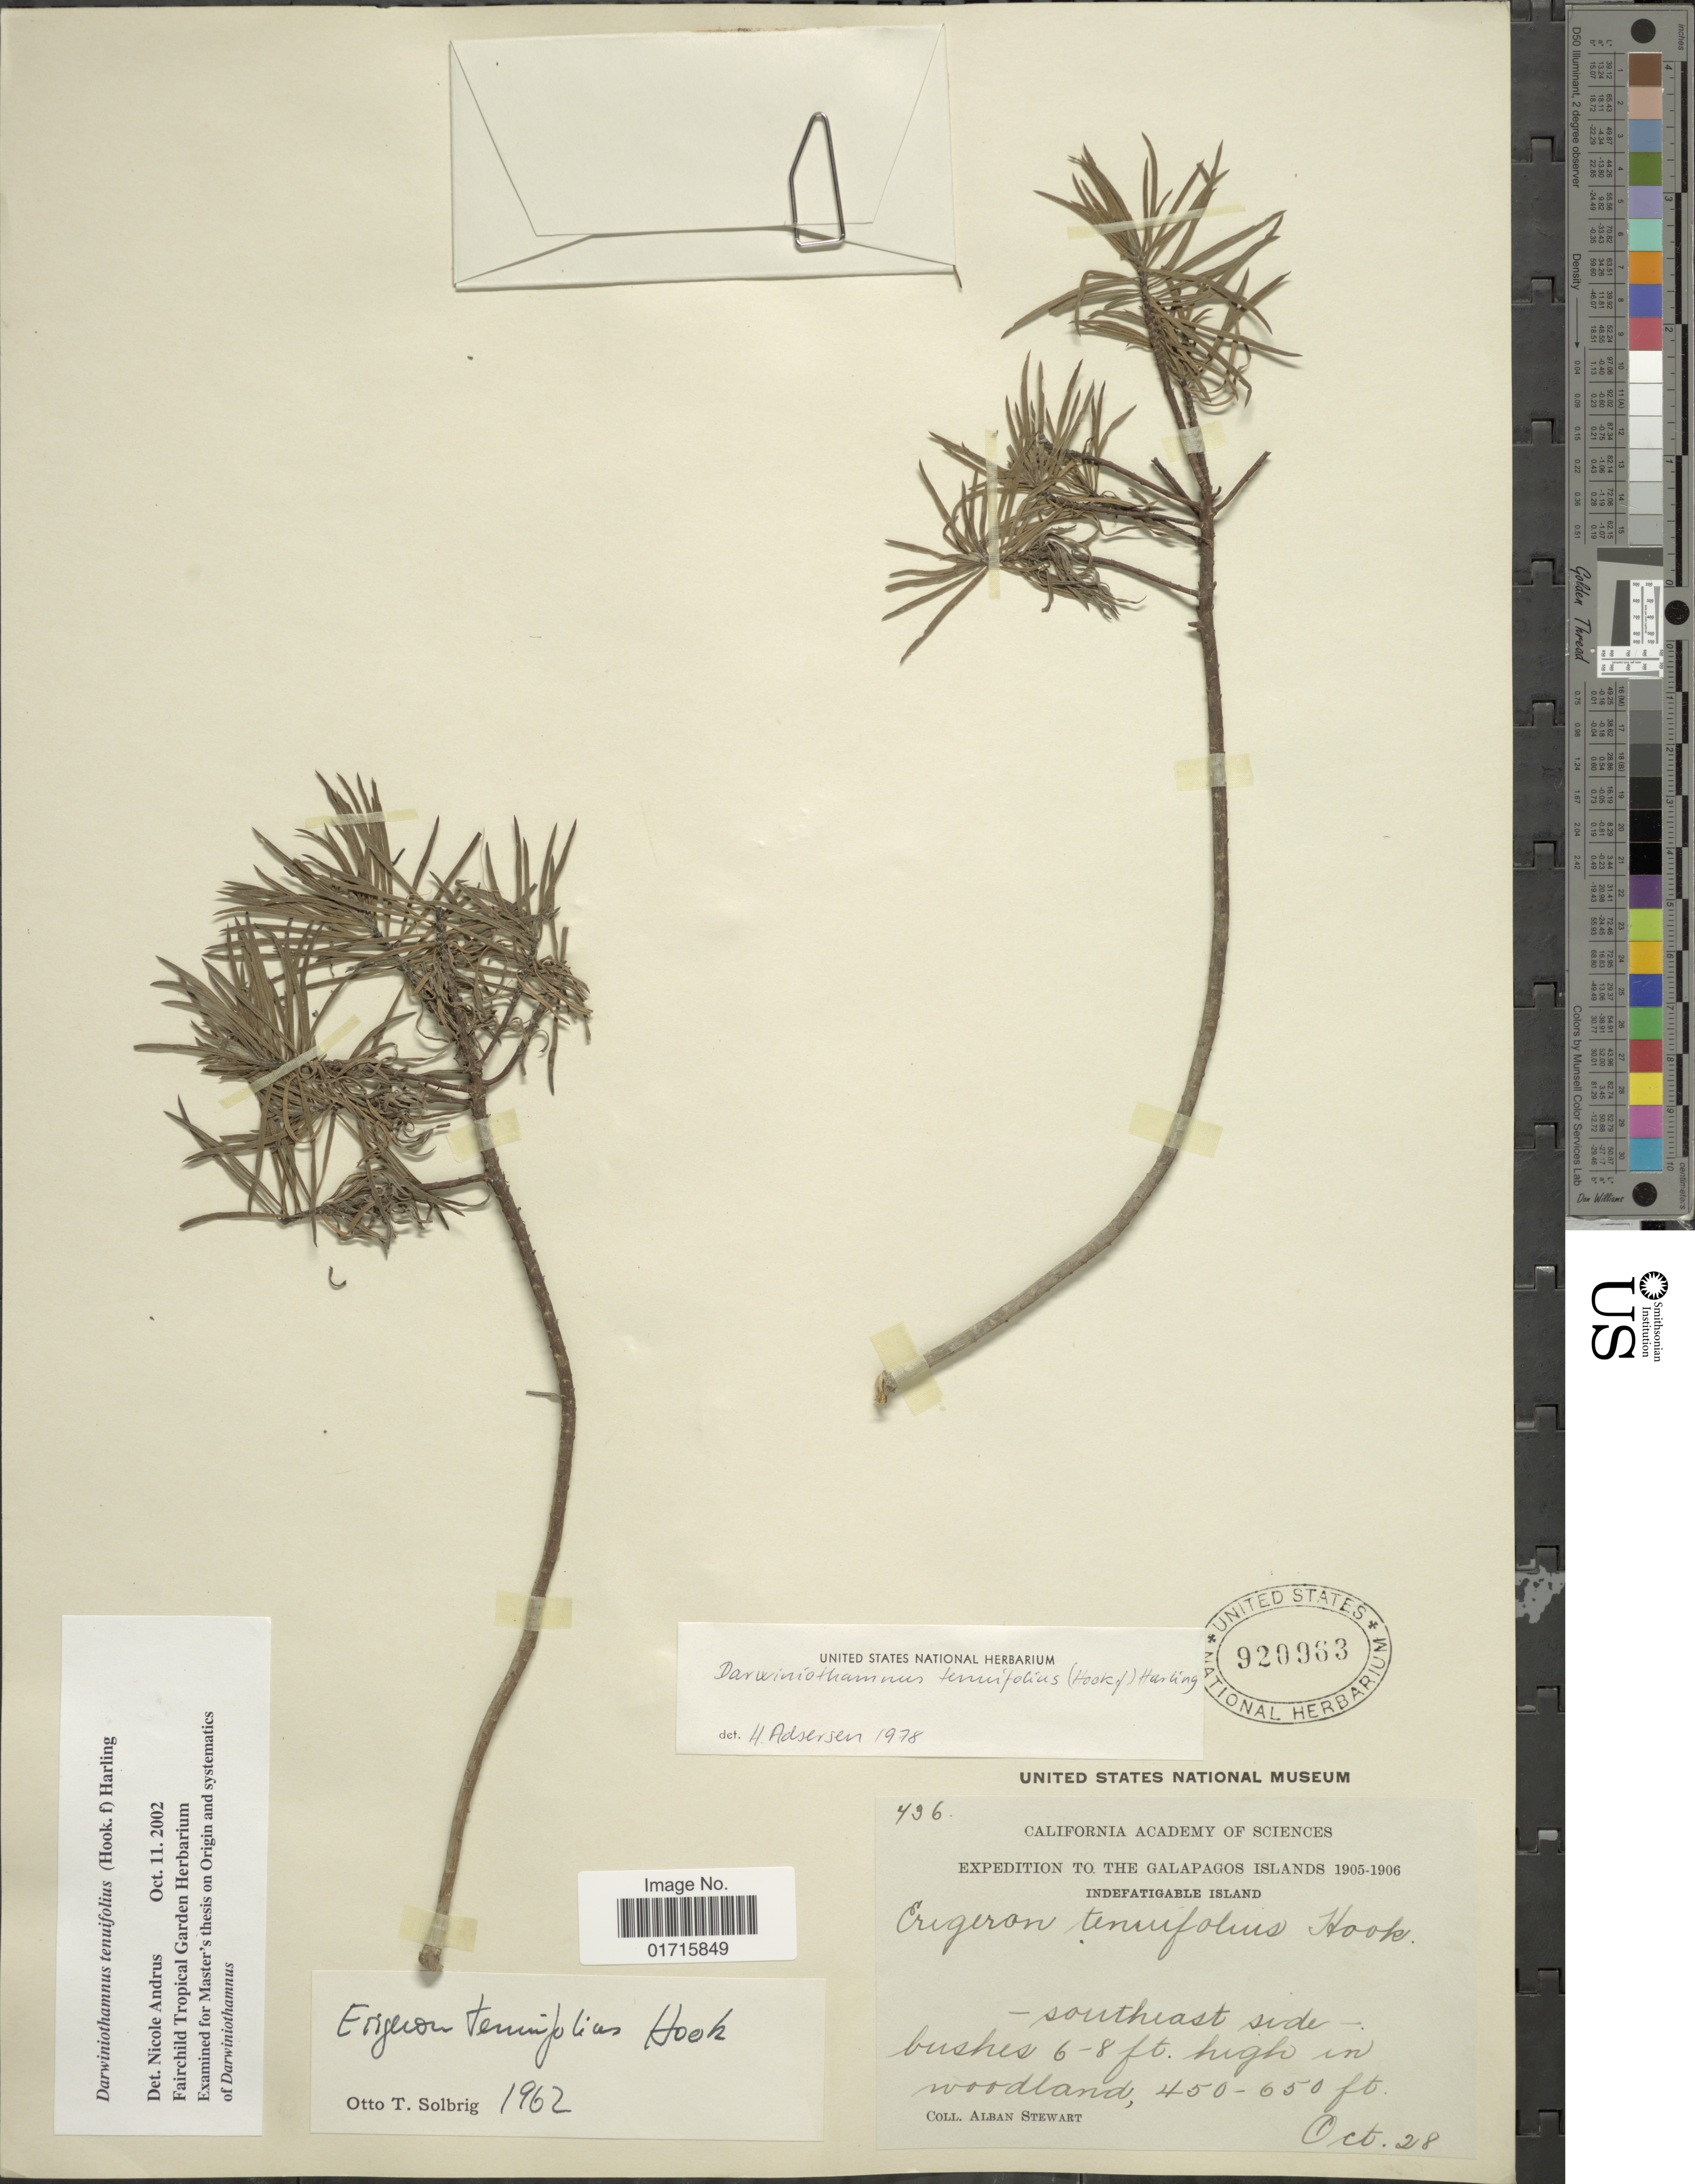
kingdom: Plantae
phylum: Tracheophyta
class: Magnoliopsida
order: Asterales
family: Asteraceae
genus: Darwiniothamnus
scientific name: Darwiniothamnus tenuifolius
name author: (Hook. f.) Harling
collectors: A. Stewart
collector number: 436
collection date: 1905-10-28/1906-10-28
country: Ecuador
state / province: Colón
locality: The Galapagos Islands. Indefatigable Island. southeast side. woodland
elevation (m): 137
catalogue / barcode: US 920963